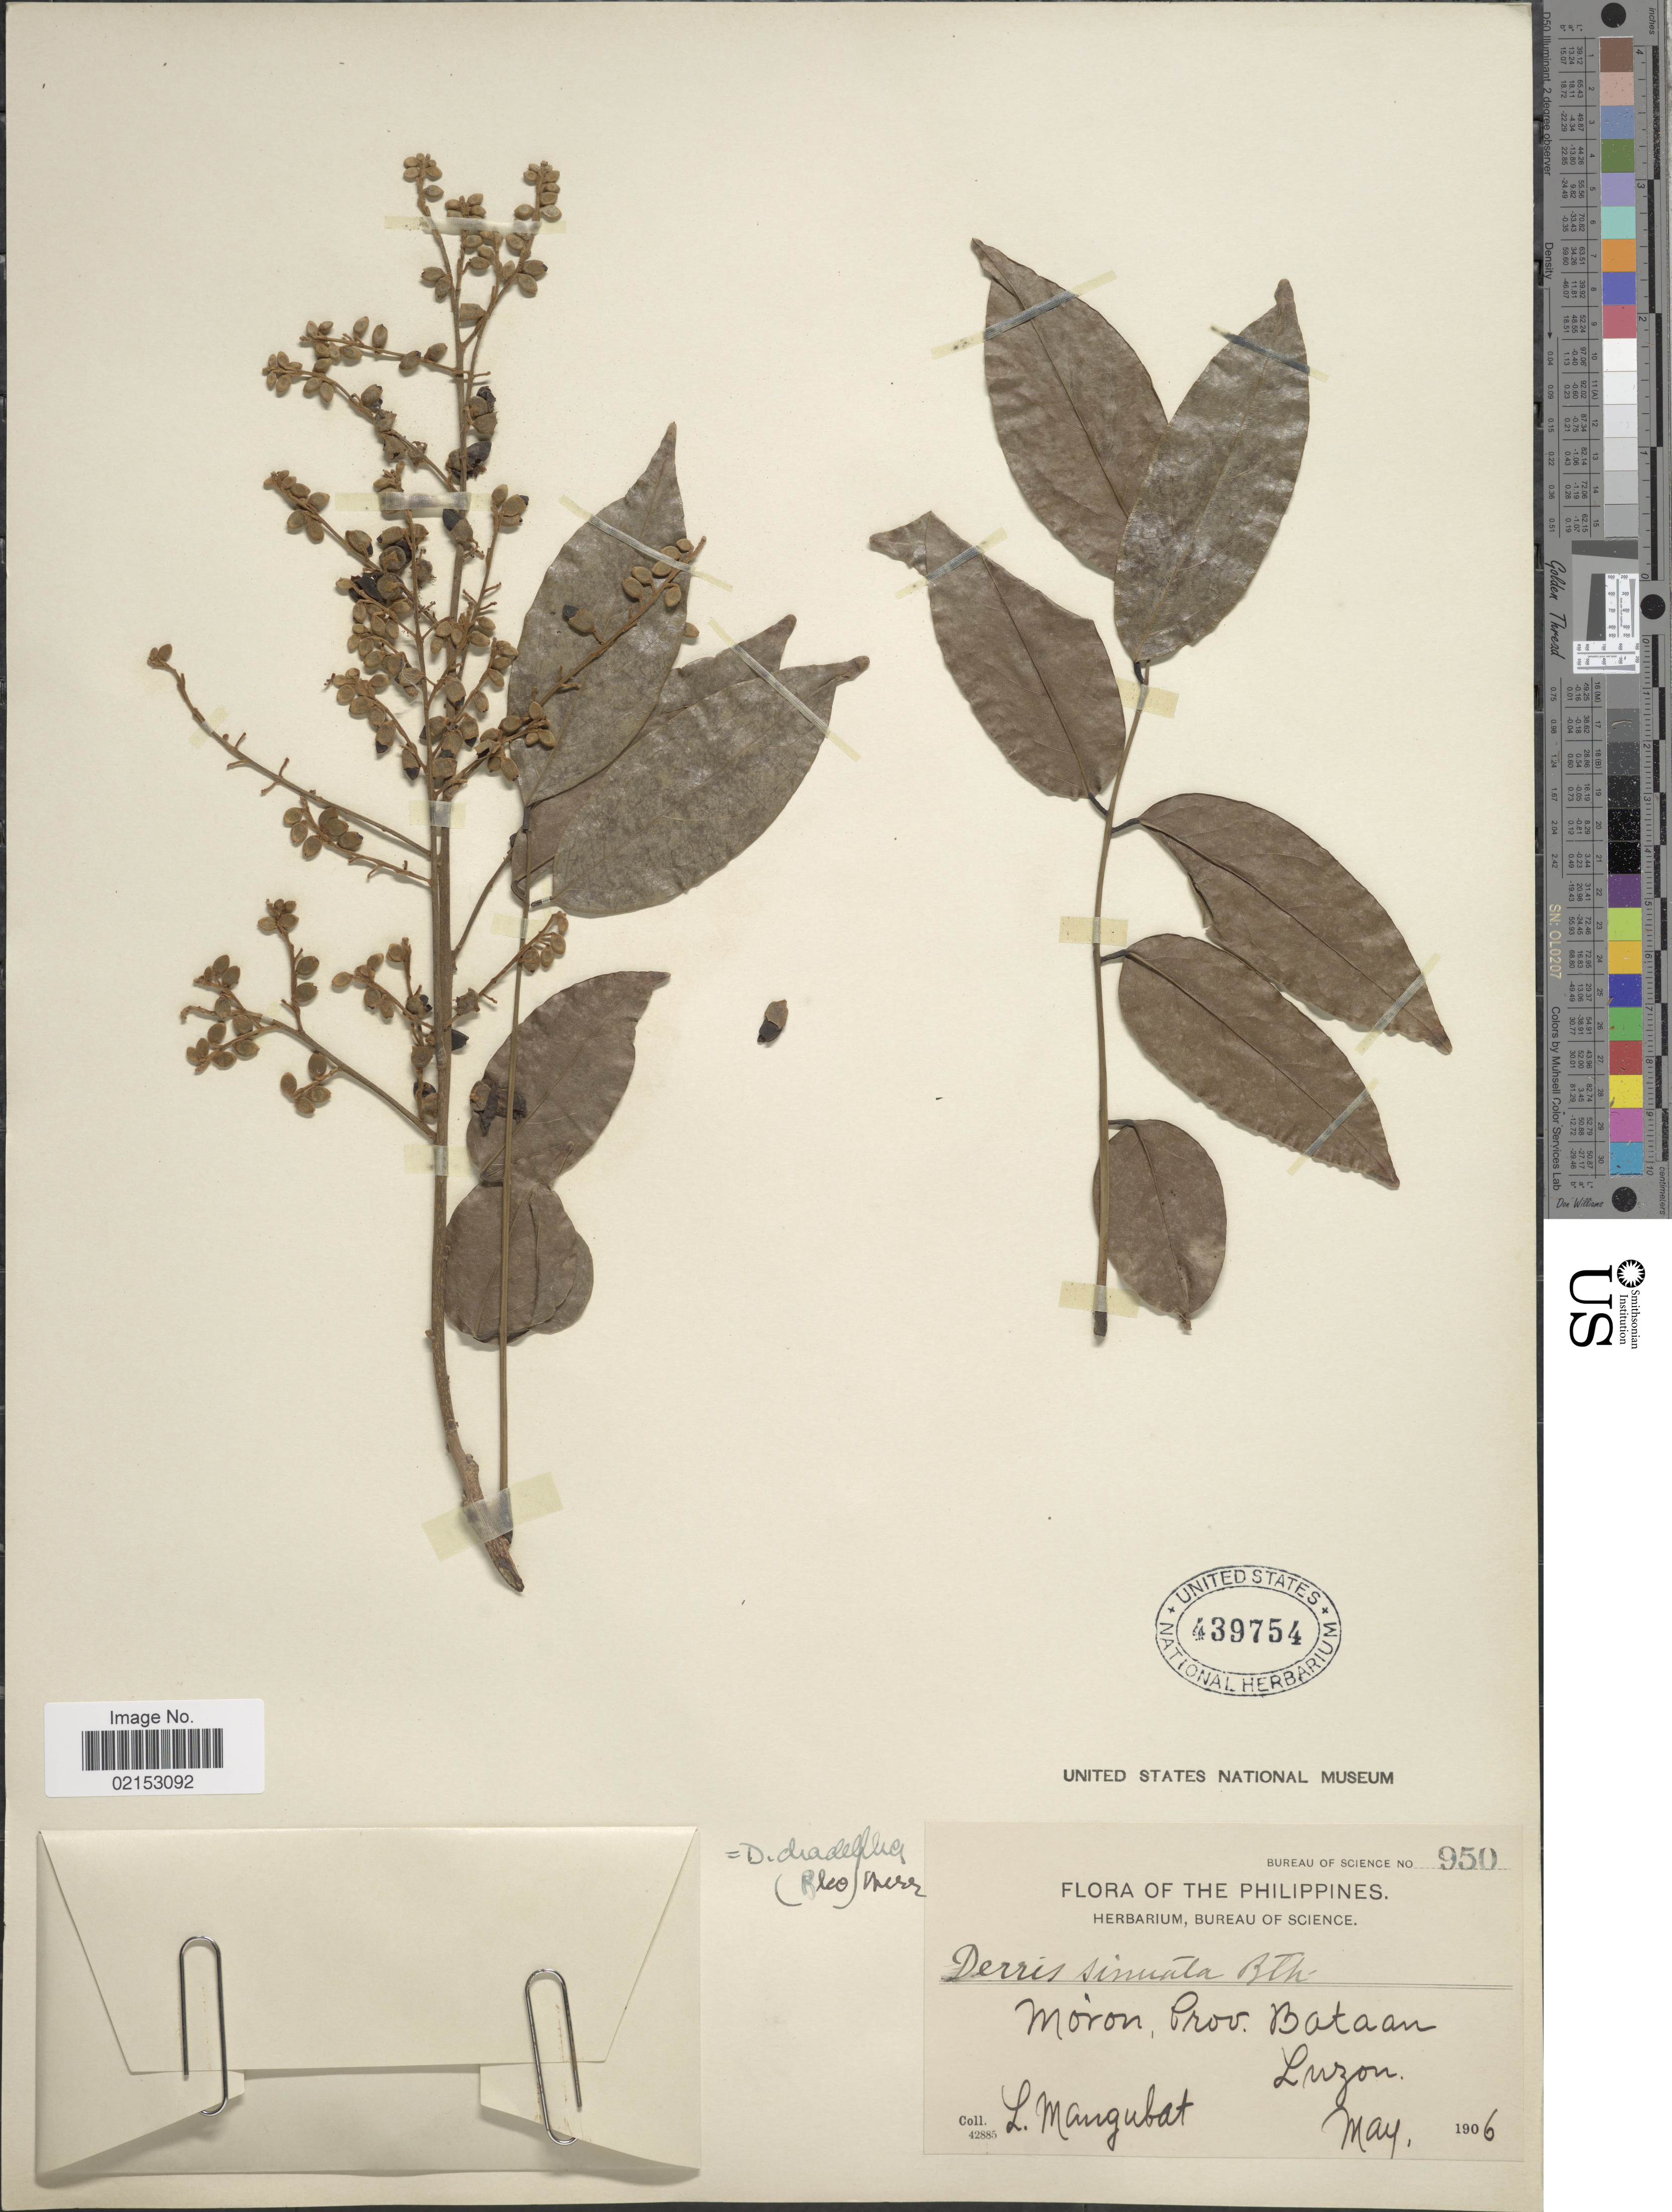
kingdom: Plantae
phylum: Tracheophyta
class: Magnoliopsida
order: Fabales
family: Fabaceae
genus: Aganope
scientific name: Aganope heptaphylla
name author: (L.) Polhill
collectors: L. Mangubat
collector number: Bureau of Science 650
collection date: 1906-05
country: Philippines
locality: Moron, Prov. Bataan, Luzon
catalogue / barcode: US 439754